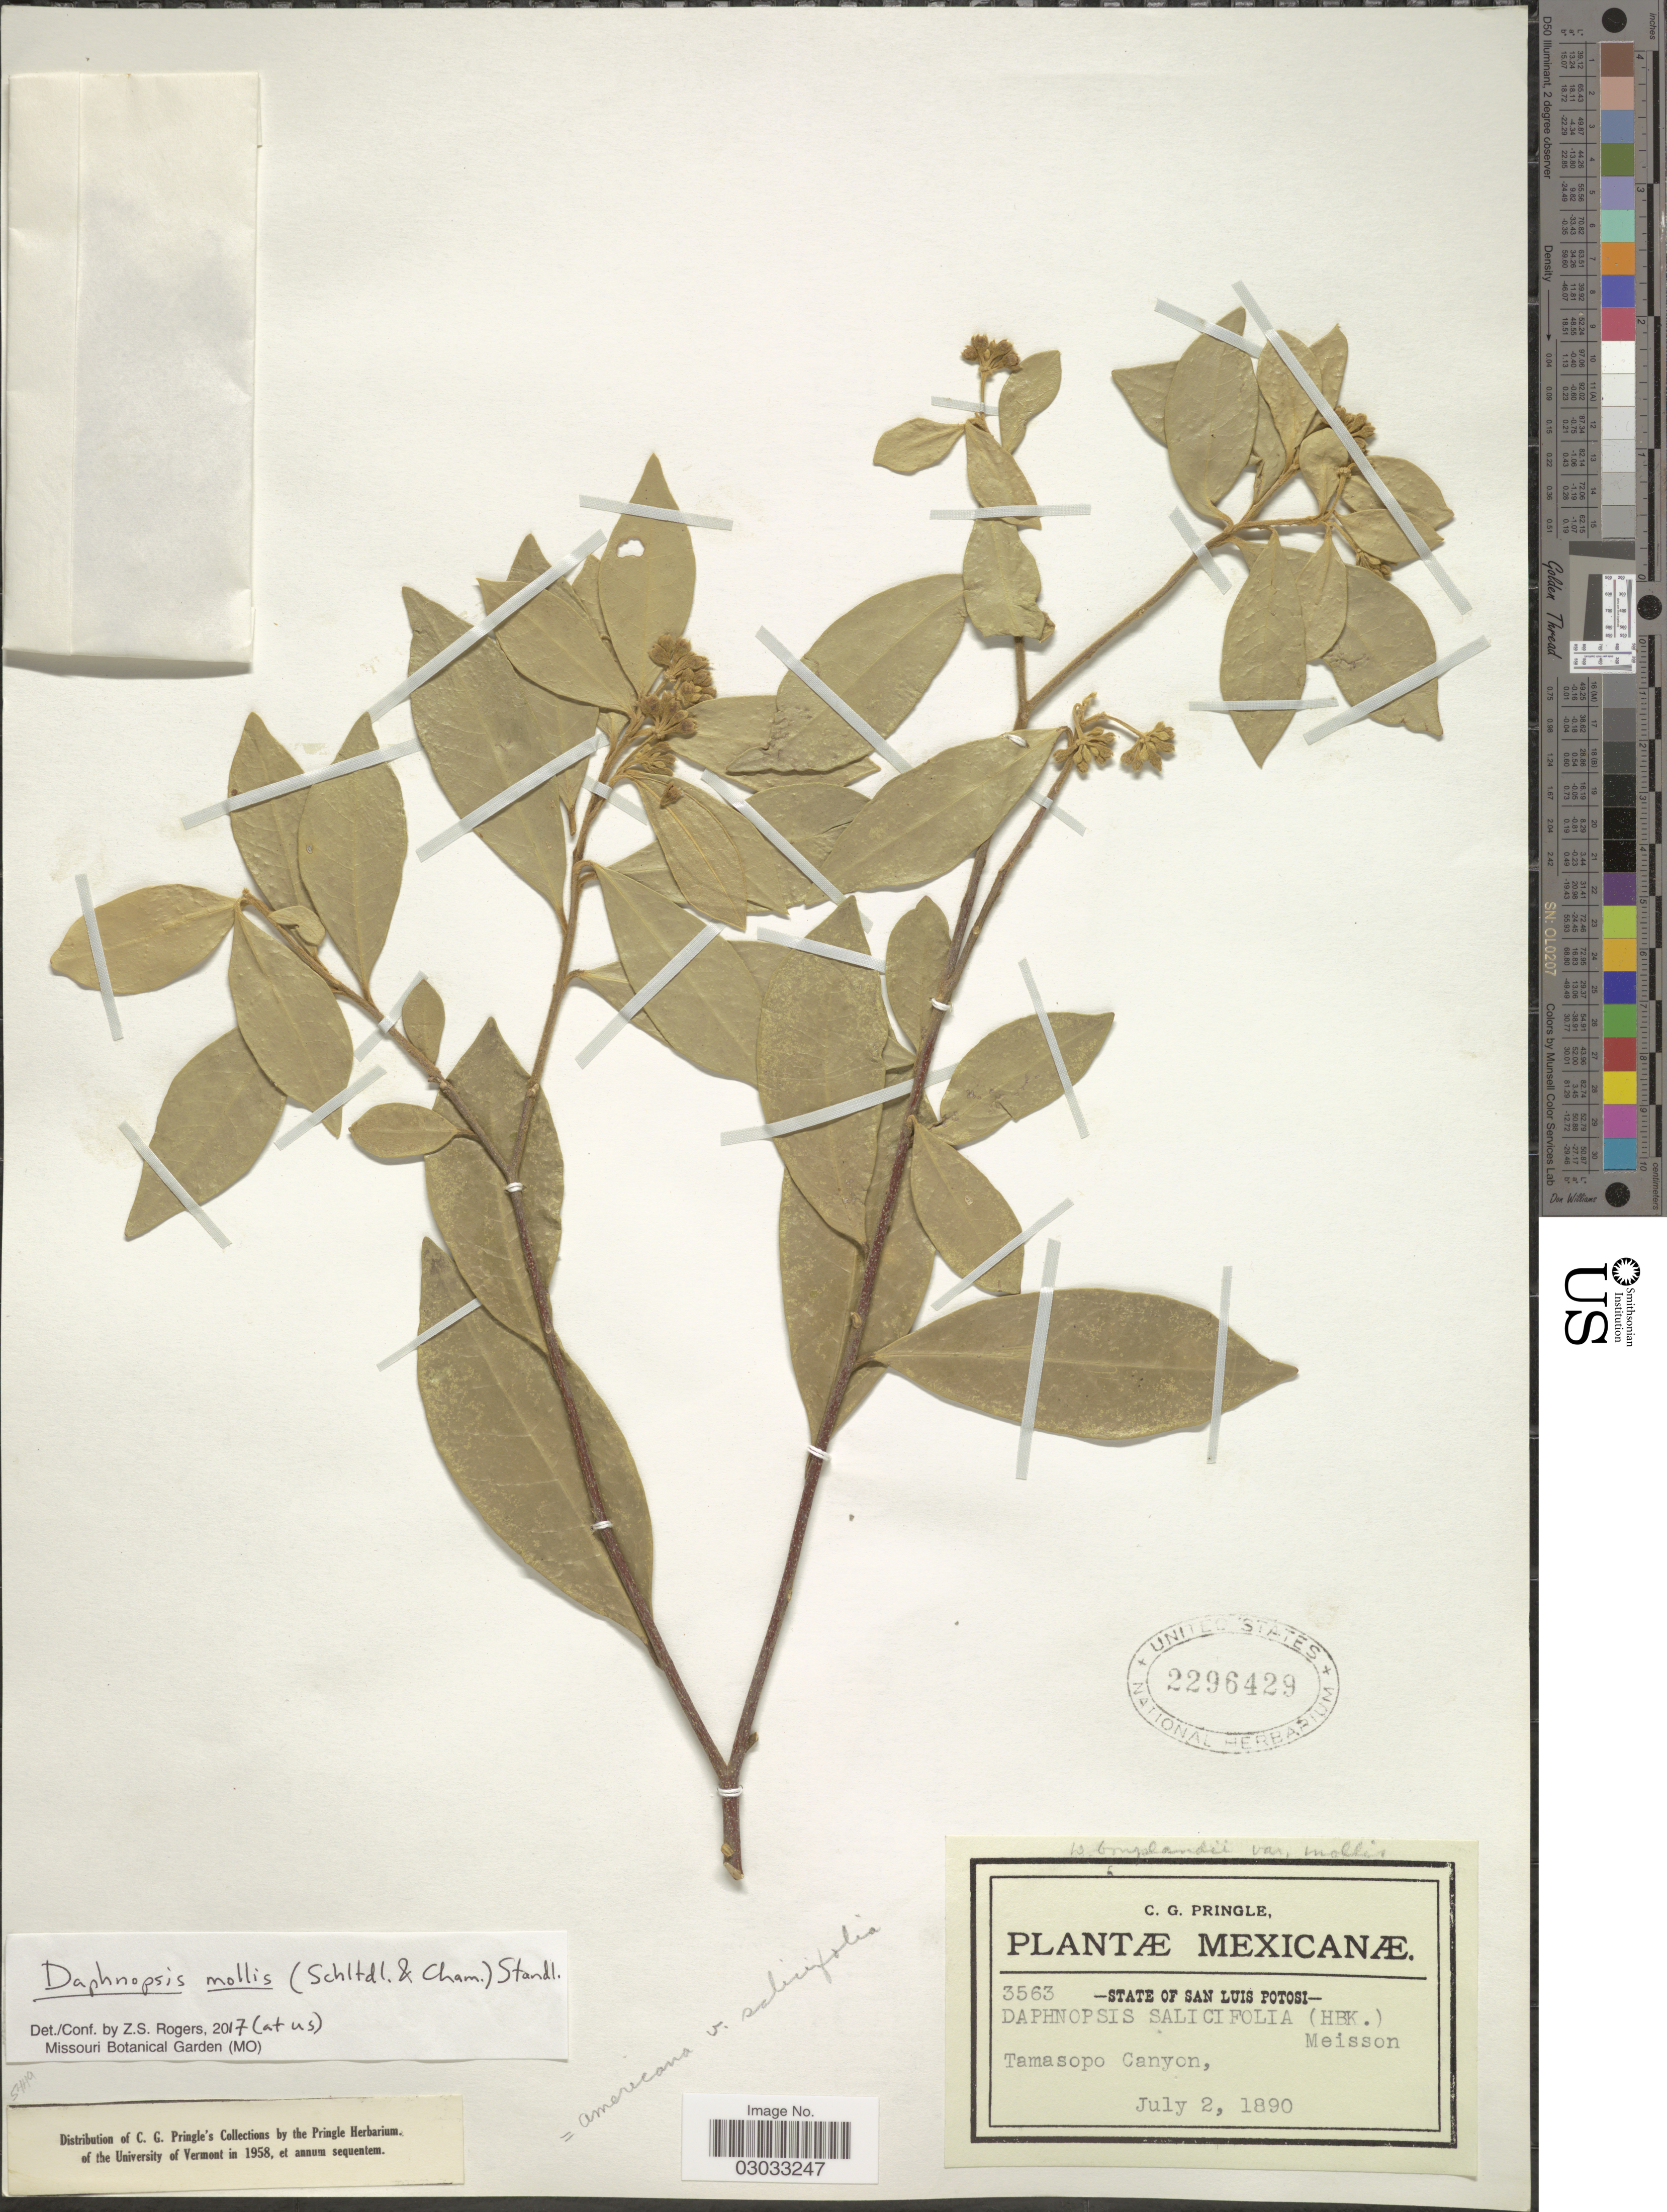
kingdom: Plantae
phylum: Tracheophyta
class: Magnoliopsida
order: Malvales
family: Thymelaeaceae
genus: Daphnopsis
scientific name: Daphnopsis mollis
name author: (Schltdl. & Cham.) Standl.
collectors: C. G. Pringle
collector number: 3563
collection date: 1890-07-02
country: Mexico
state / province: San Luis Potosí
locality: Tamasopo Canyon.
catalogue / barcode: US 2296429